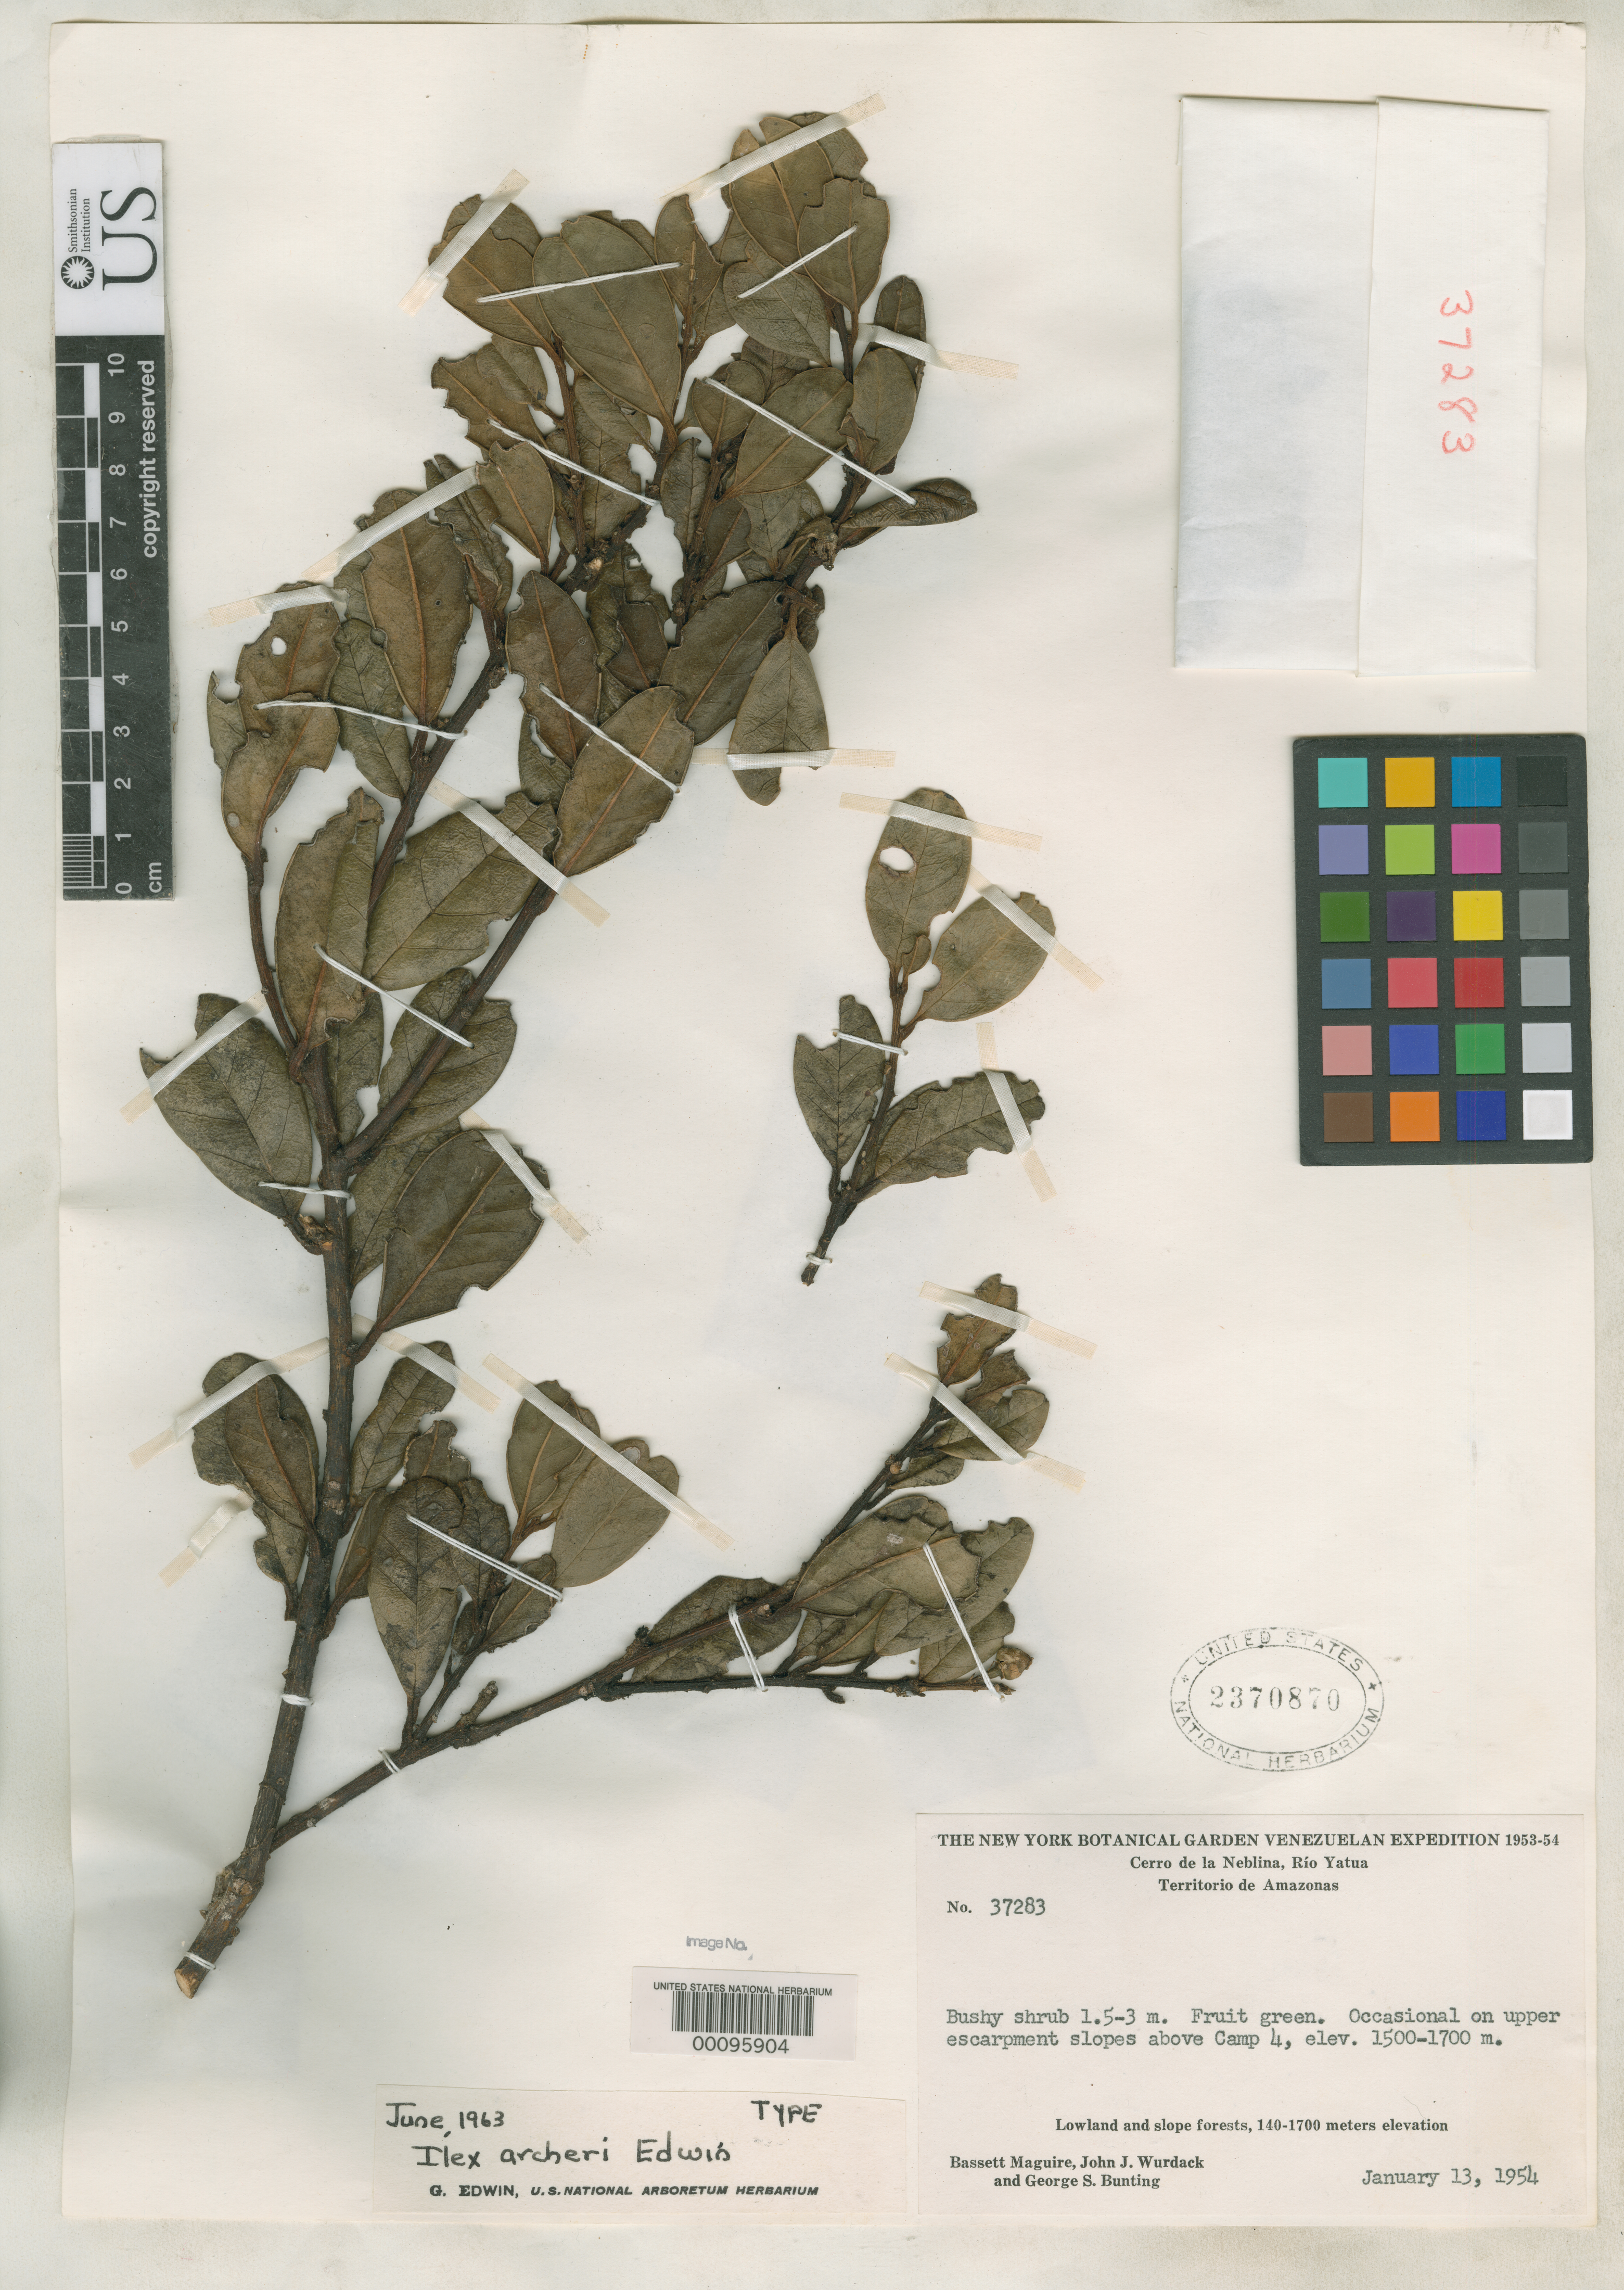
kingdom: Plantae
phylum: Tracheophyta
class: Magnoliopsida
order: Aquifoliales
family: Aquifoliaceae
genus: Ilex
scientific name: Ilex archeri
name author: Edwin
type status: Holotype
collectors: B. Maguire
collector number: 37283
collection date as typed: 13 Jan 1954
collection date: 1954-01-13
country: Venezuela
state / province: Amazonas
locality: Cerro Neblina.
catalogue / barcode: US 2370870